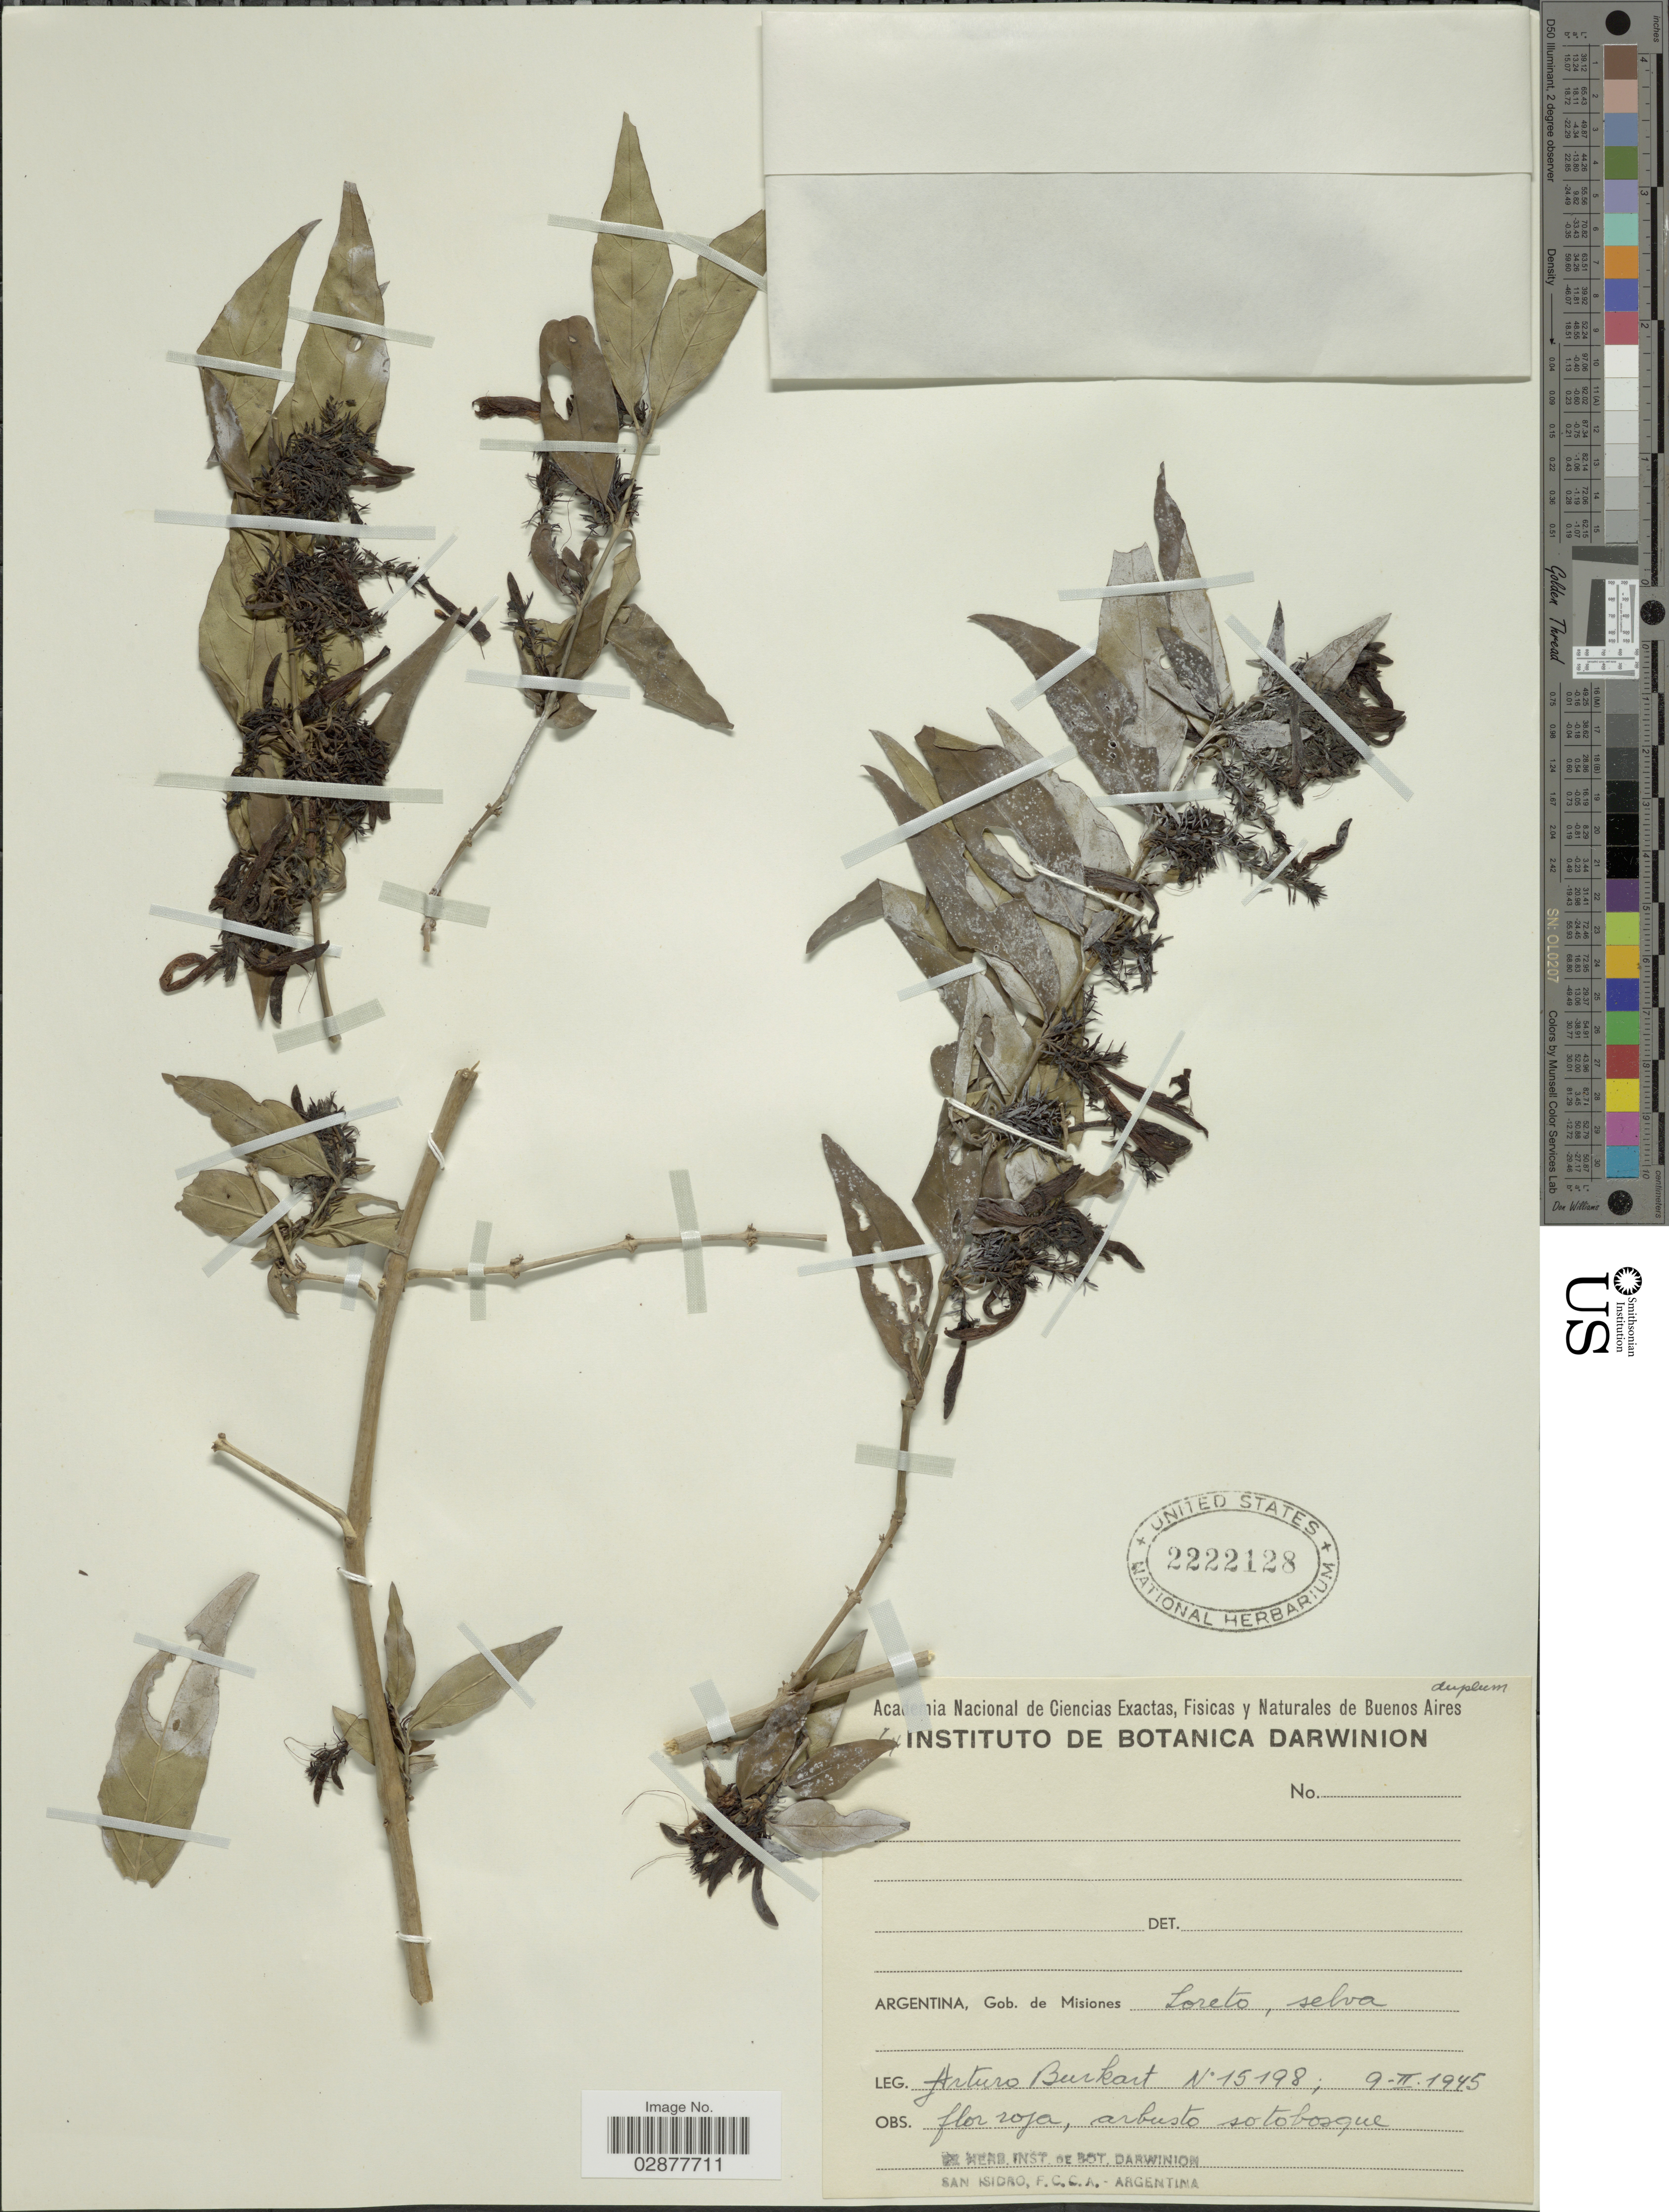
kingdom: Plantae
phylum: Tracheophyta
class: Magnoliopsida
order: Lamiales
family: Acanthaceae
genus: Justicia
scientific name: Justicia brasiliana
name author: Roth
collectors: A. E. Burkart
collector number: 15198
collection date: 1945-02-09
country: Argentina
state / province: Misiones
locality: Gob. de Misiones, Loreto.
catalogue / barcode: US 2222128